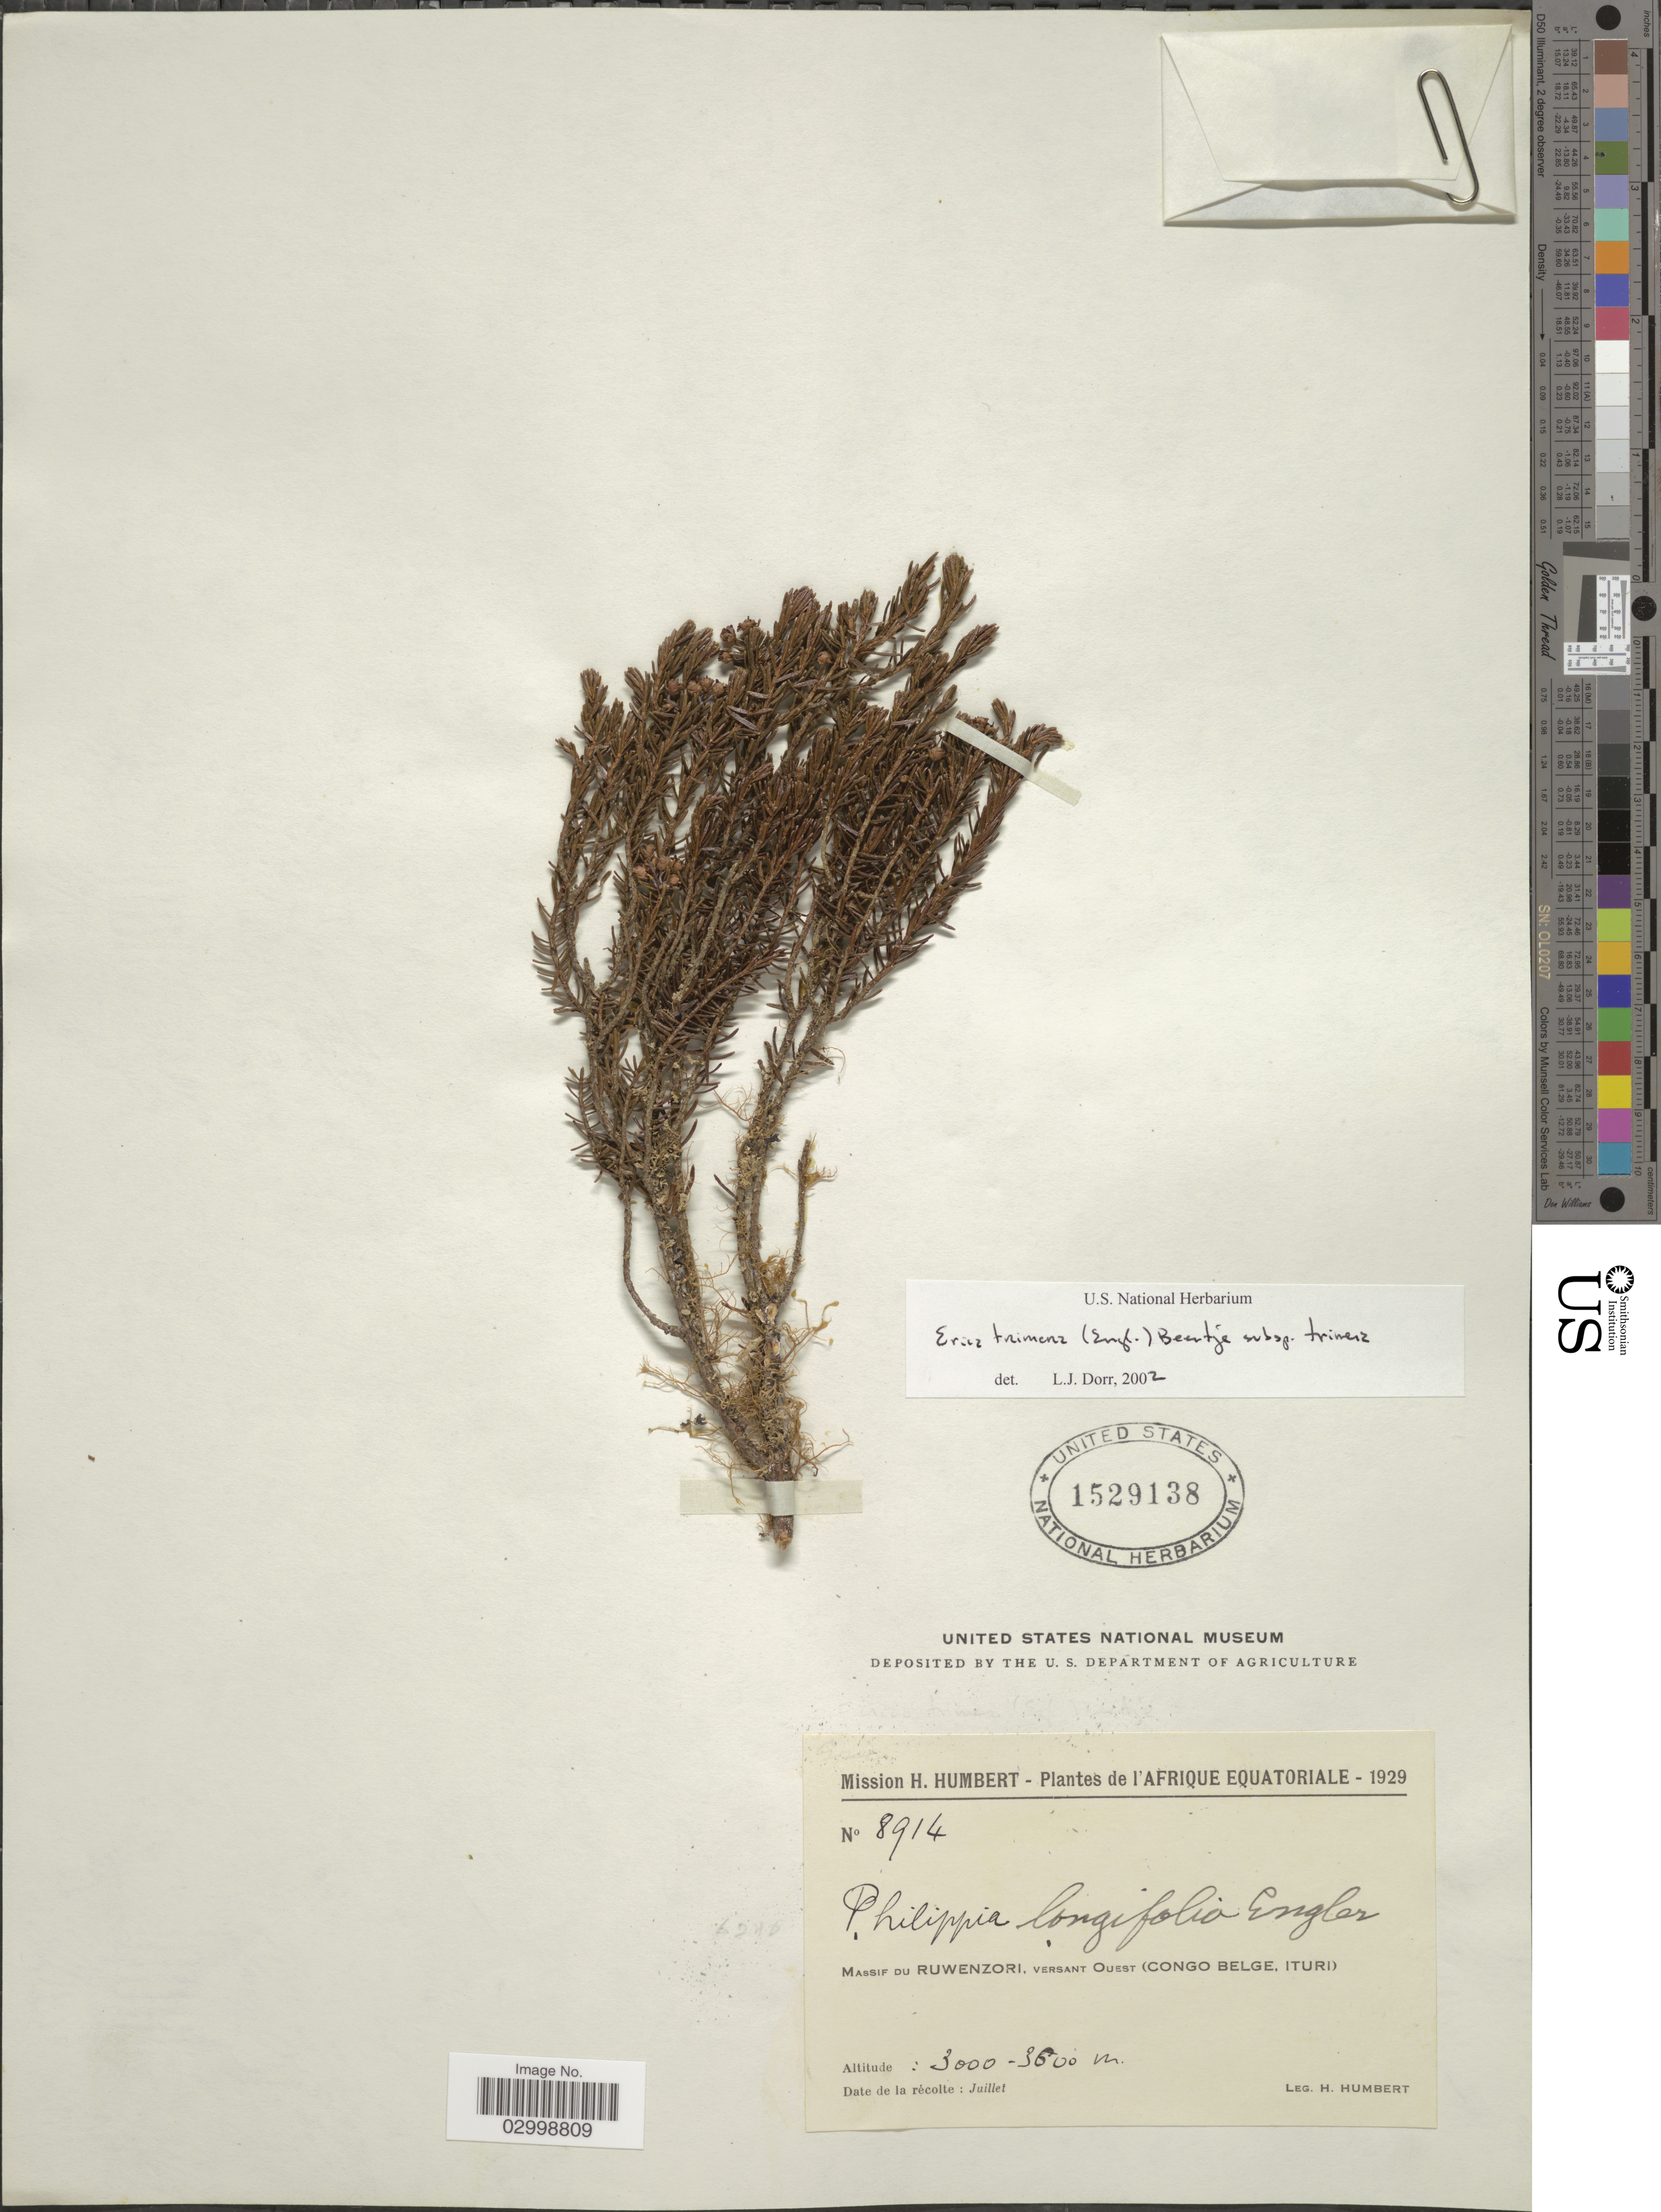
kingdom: Plantae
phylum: Tracheophyta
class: Magnoliopsida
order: Ericales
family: Ericaceae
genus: Erica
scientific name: Erica trimera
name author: (Engl.) Beentje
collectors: H. Humbert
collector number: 8914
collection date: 1929-07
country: Congo, Democratic Republic of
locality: L'Afrique Equatoriale. Massif du Ruwenzori, versant Ouest (Congo Belge, Ituri)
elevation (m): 3000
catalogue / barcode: US 1529138